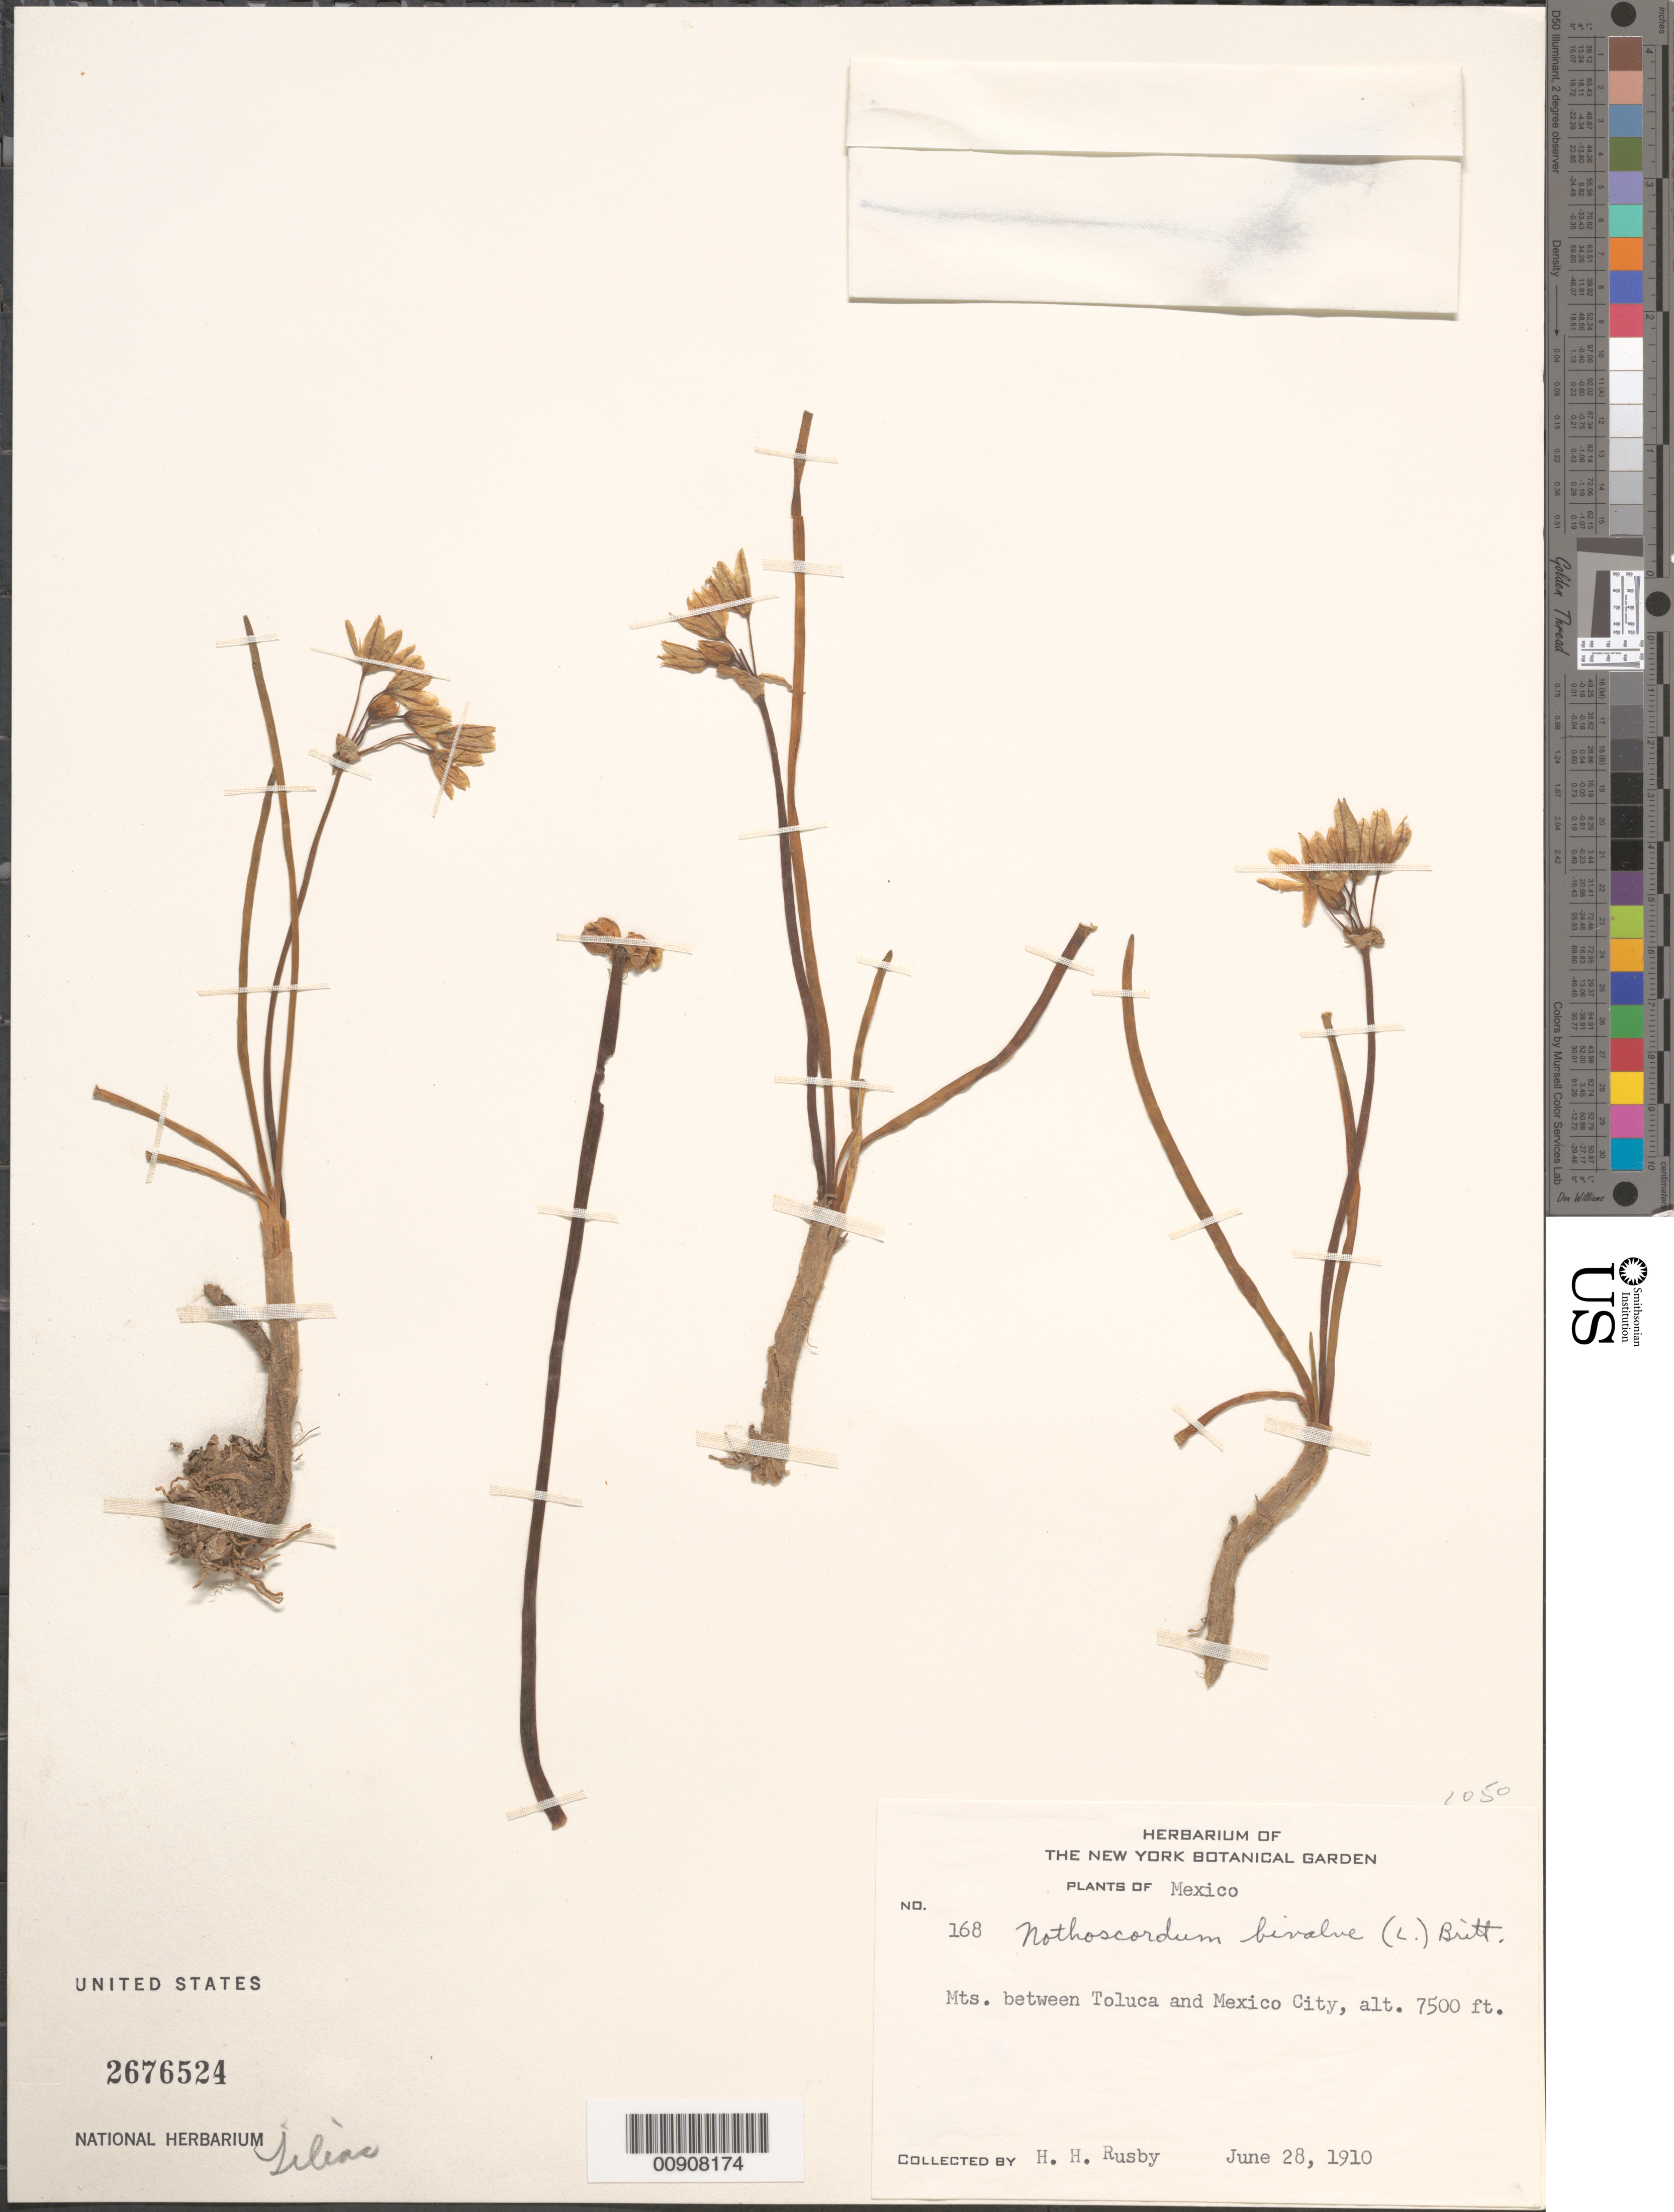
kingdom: Plantae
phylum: Tracheophyta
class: Liliopsida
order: Asparagales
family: Amaryllidaceae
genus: Nothoscordum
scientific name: Nothoscordum bivalve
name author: (L.) Britton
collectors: H. H. Rusby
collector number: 168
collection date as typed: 28 Jun 1910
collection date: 1910-06-28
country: Mexico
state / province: México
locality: Mts. Between Toluca and Mexico City.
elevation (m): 2286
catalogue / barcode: US 2676524